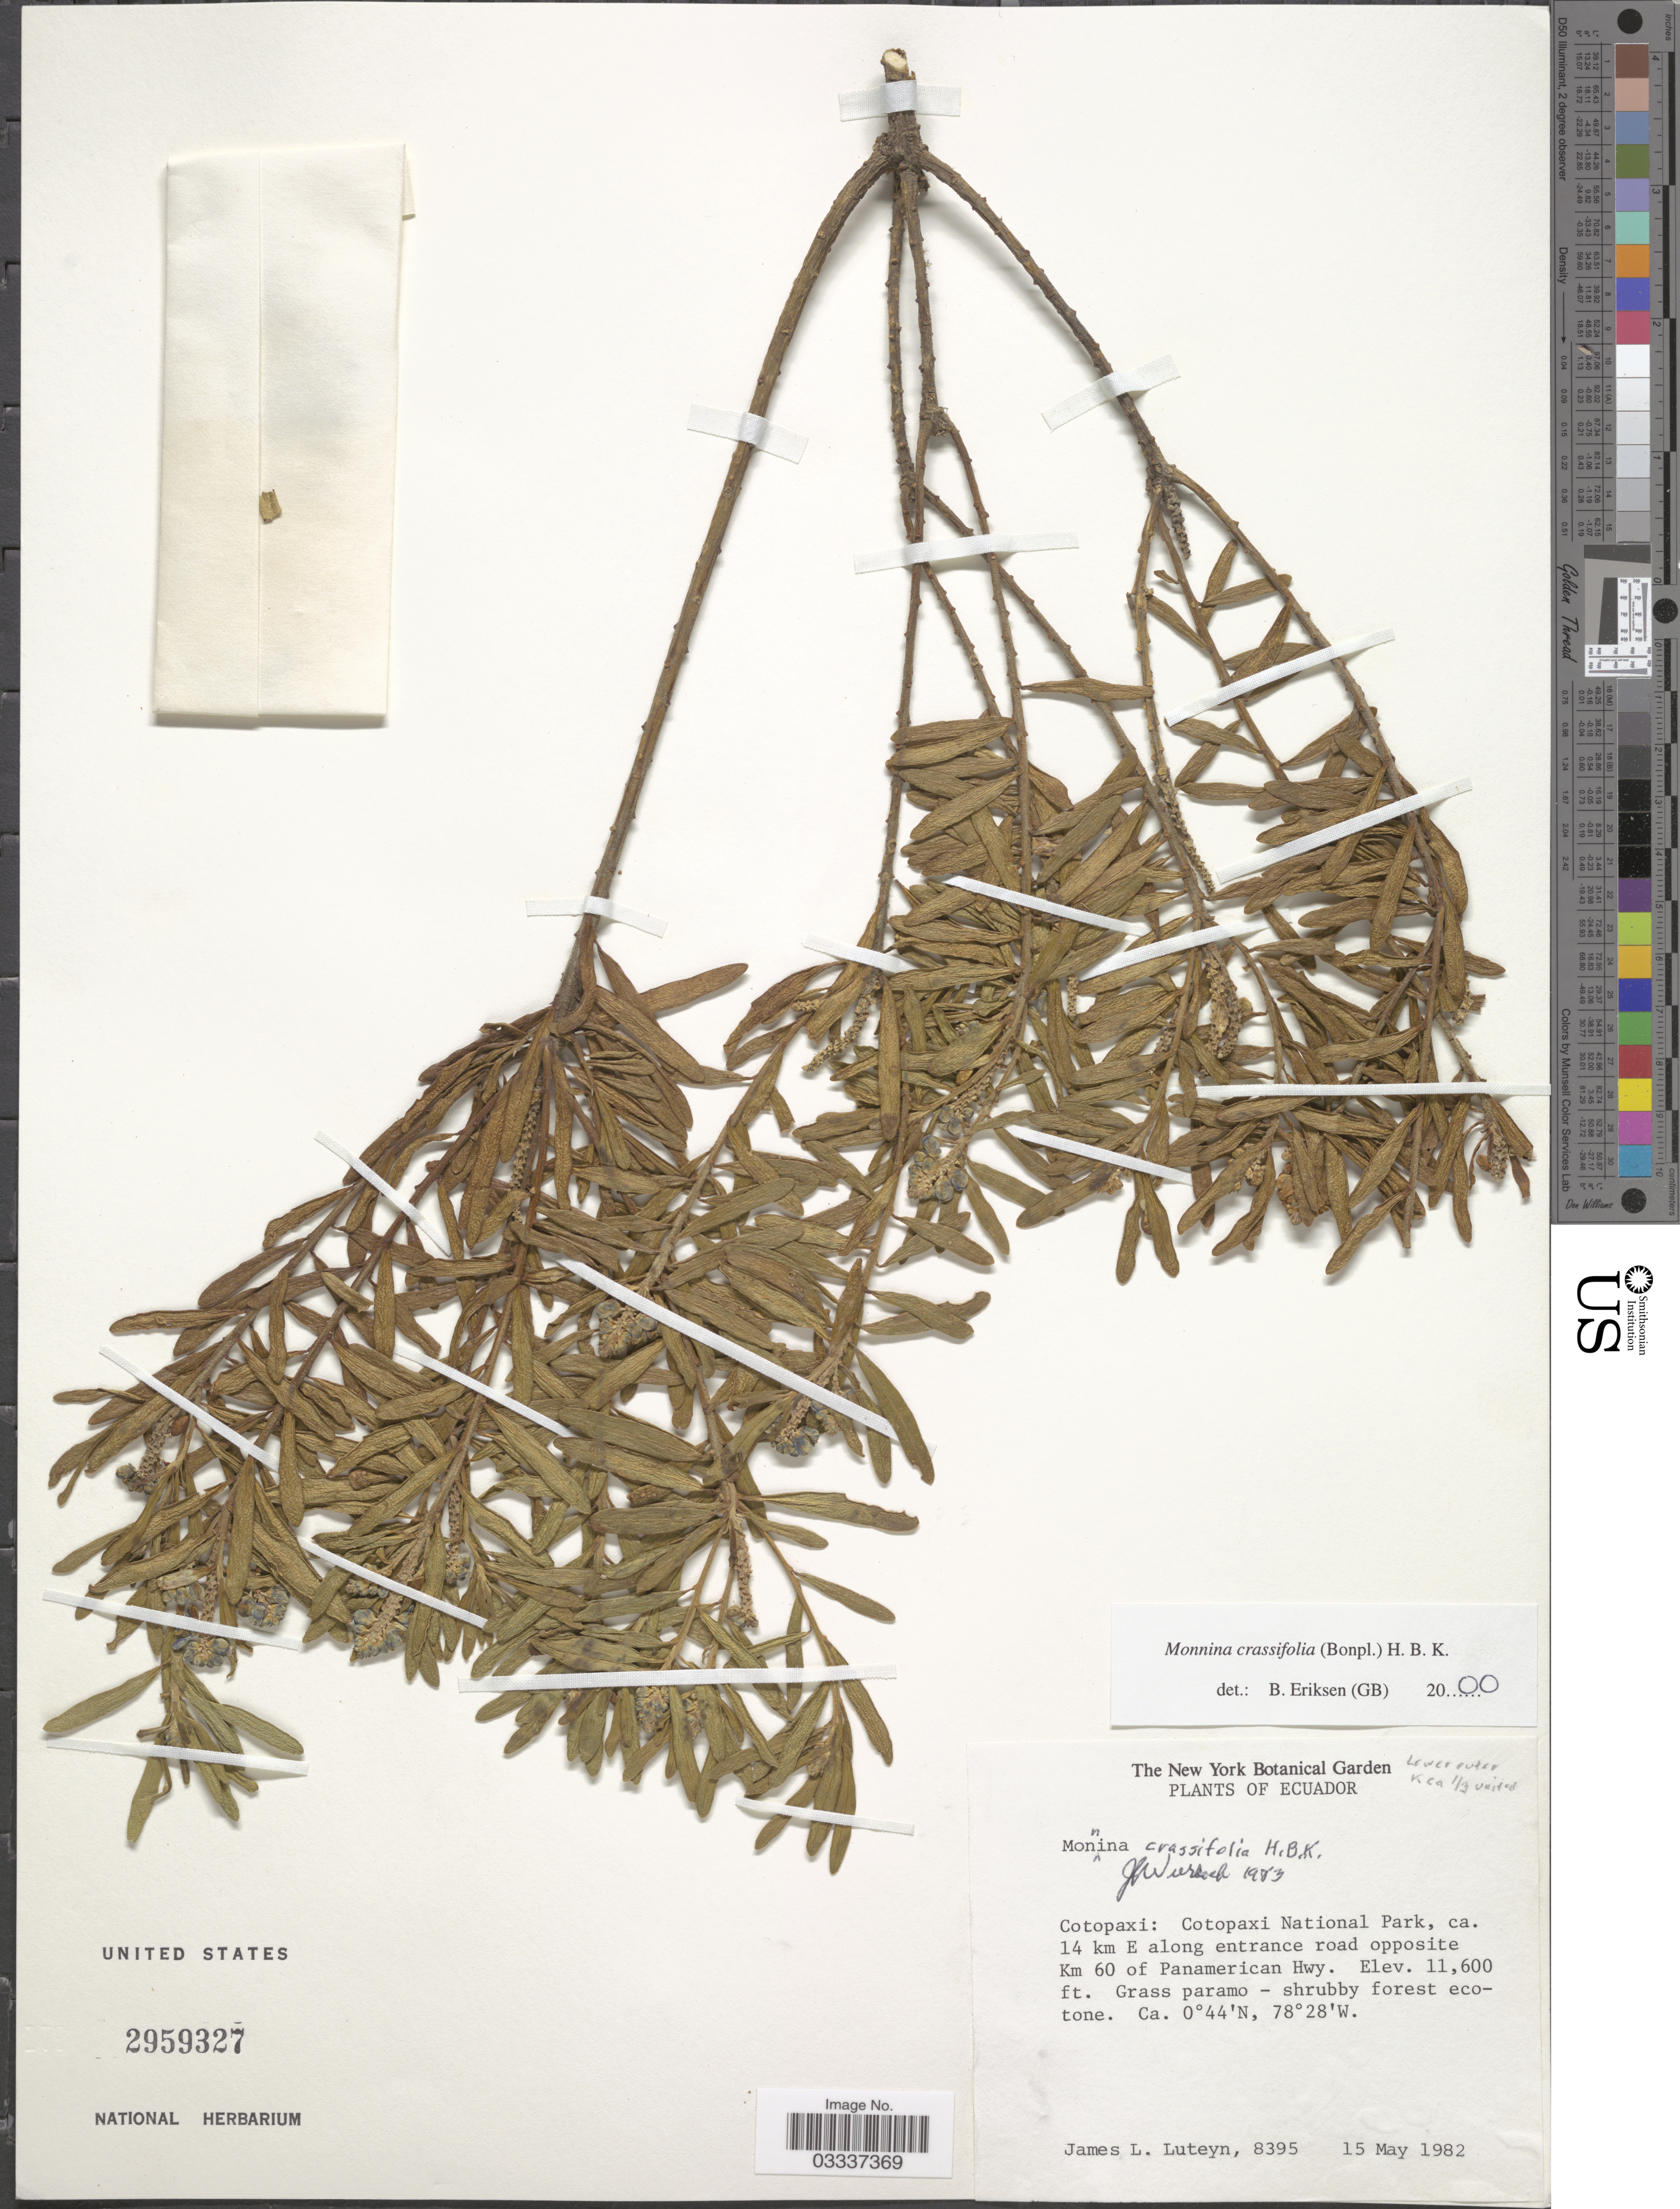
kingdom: Plantae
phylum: Tracheophyta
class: Magnoliopsida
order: Fabales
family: Polygalaceae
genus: Monnina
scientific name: Monnina crassifolia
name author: (Bonpl.) Kunth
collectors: J. Luteyn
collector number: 8395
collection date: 1982-05-15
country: Ecuador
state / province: Cotopaxi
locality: Cotopaxi National Park, ca. 14 km E along entrance road opposite Km 60 of Panamerican Hwy.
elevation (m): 3536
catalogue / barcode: US 2959327